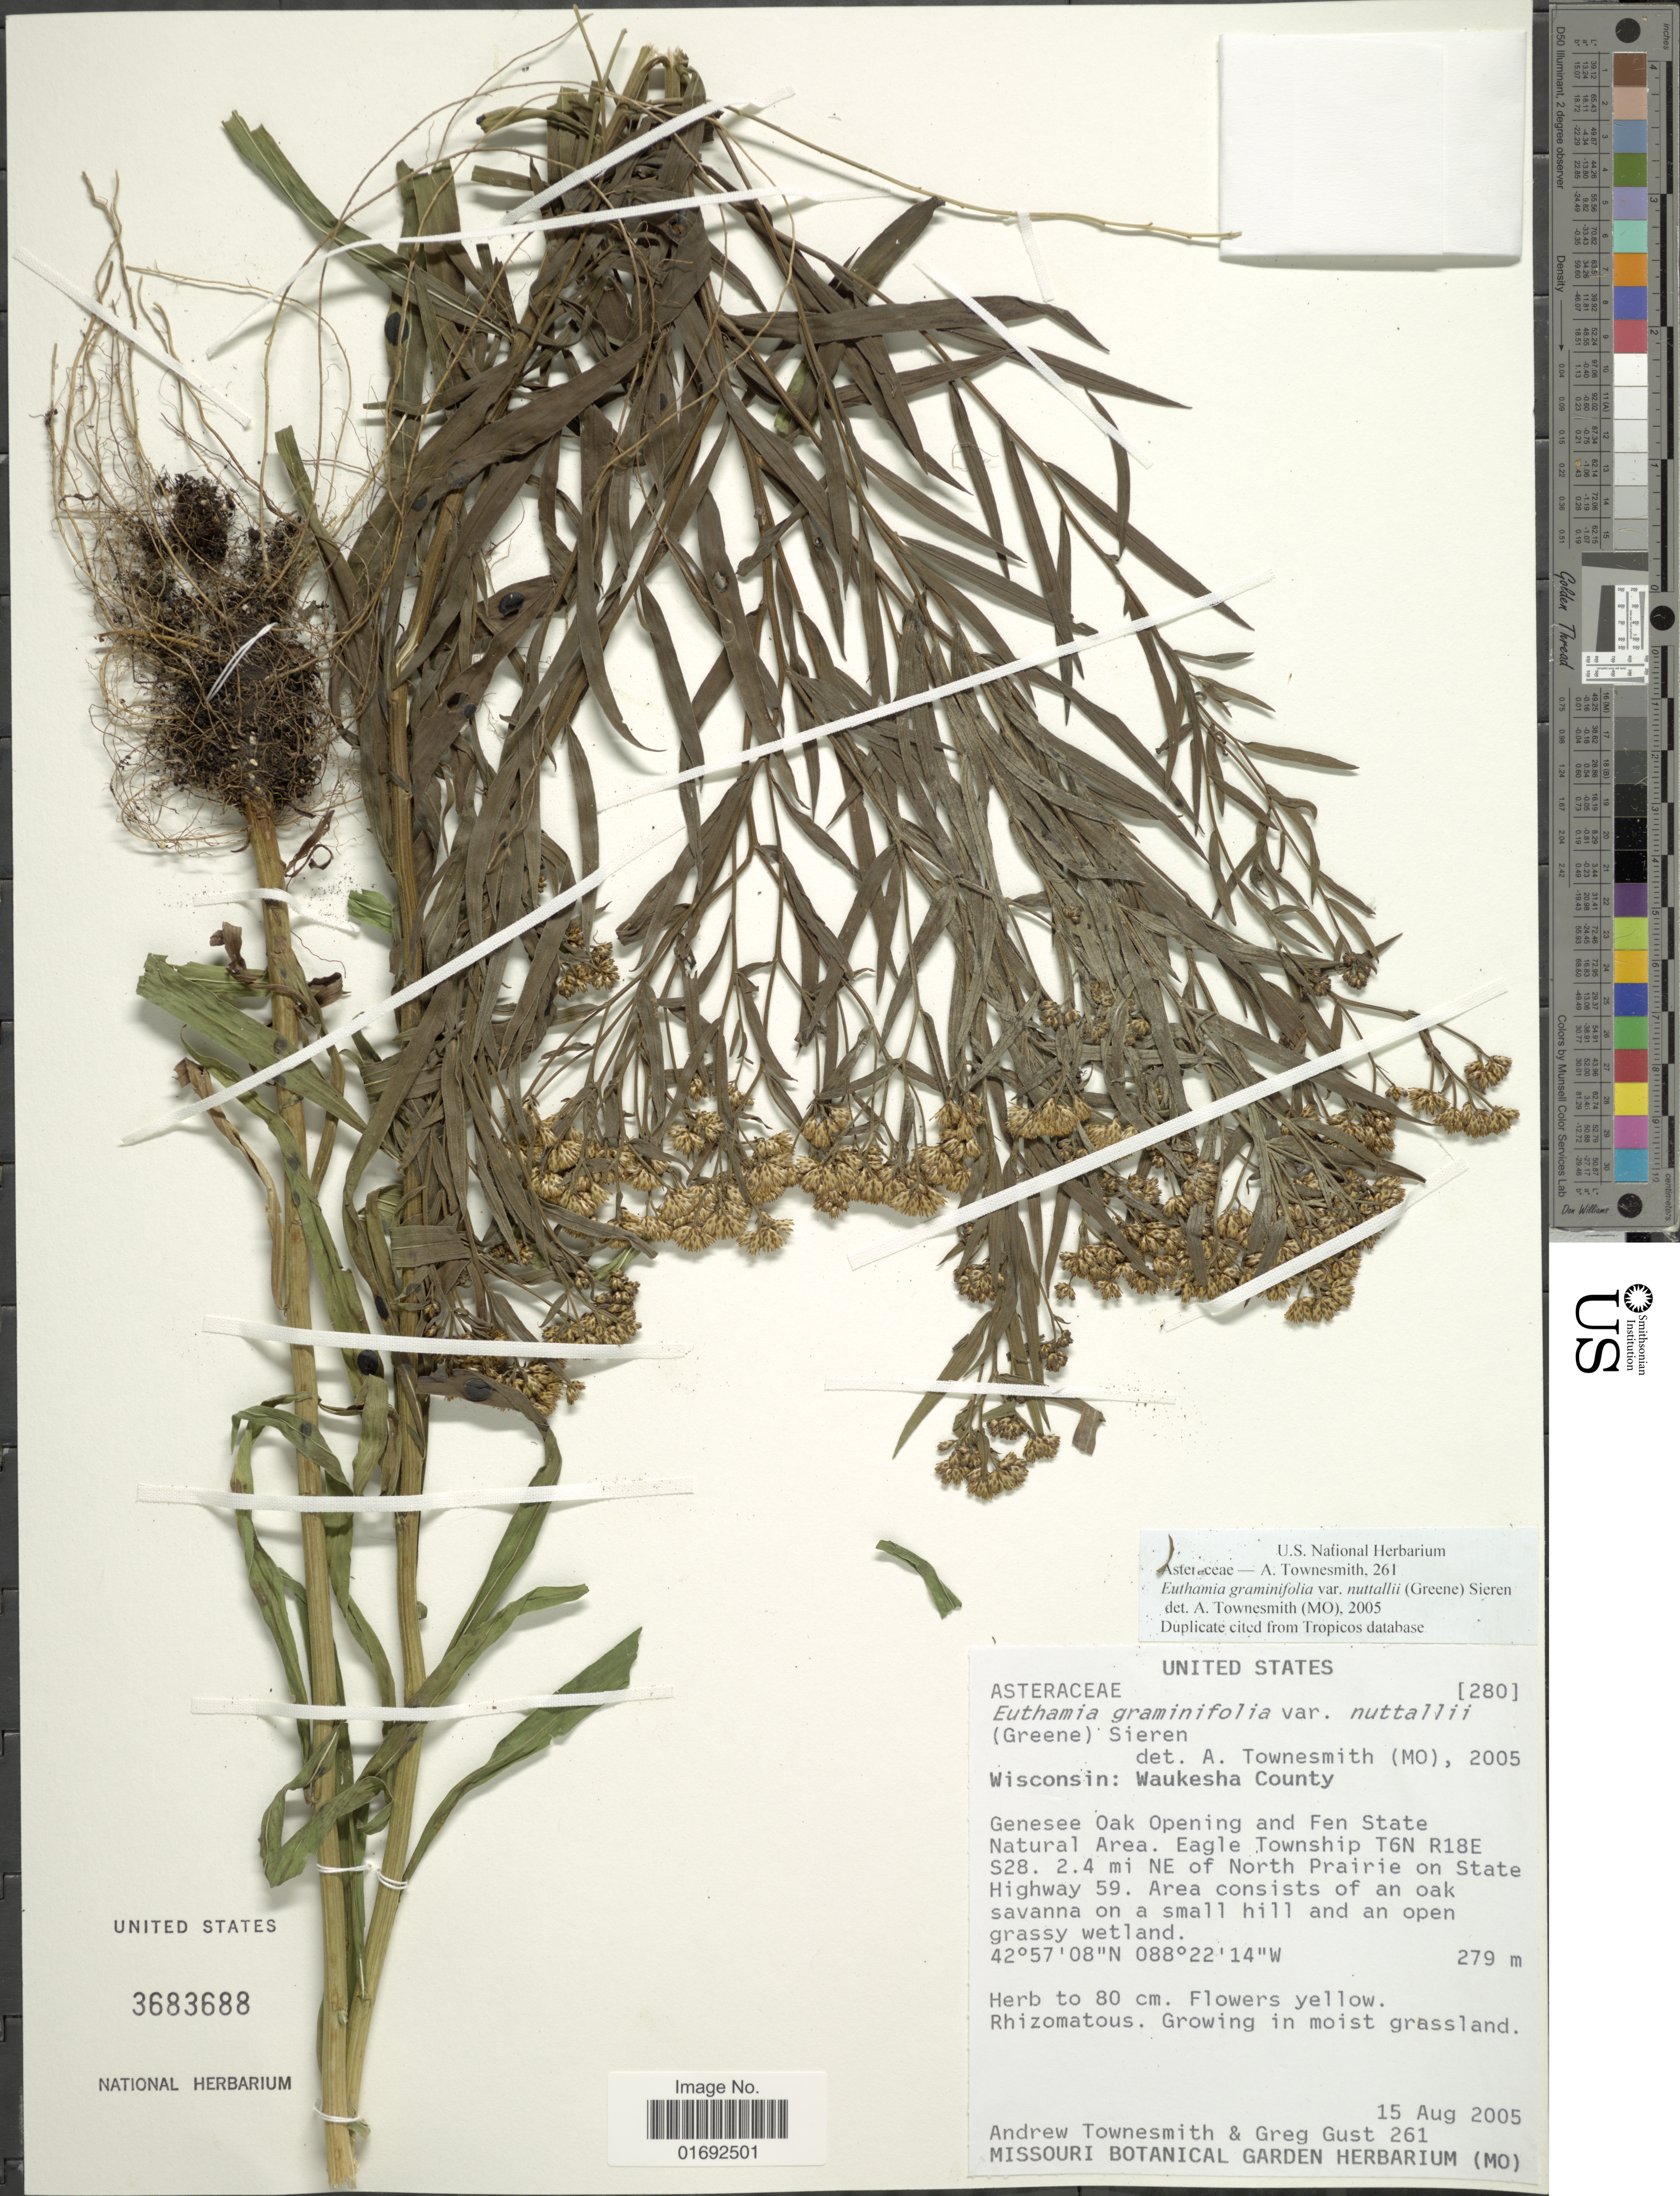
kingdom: Plantae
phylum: Tracheophyta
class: Magnoliopsida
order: Asterales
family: Asteraceae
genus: Euthamia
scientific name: Euthamia graminifolia var. nuttalii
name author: (S.W. Greene) W. Stone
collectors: A. Townesmith & G. Gust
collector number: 261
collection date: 2005-08-15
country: United States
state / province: Wisconsin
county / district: Waukesha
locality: United States, Waukesha County, Genesee Oak Opening and Fen State Natural Area, Eagle Township T6N R18E S28, 2.4 mi NE of North Prairie on State Highway 59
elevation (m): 279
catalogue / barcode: US 3683688